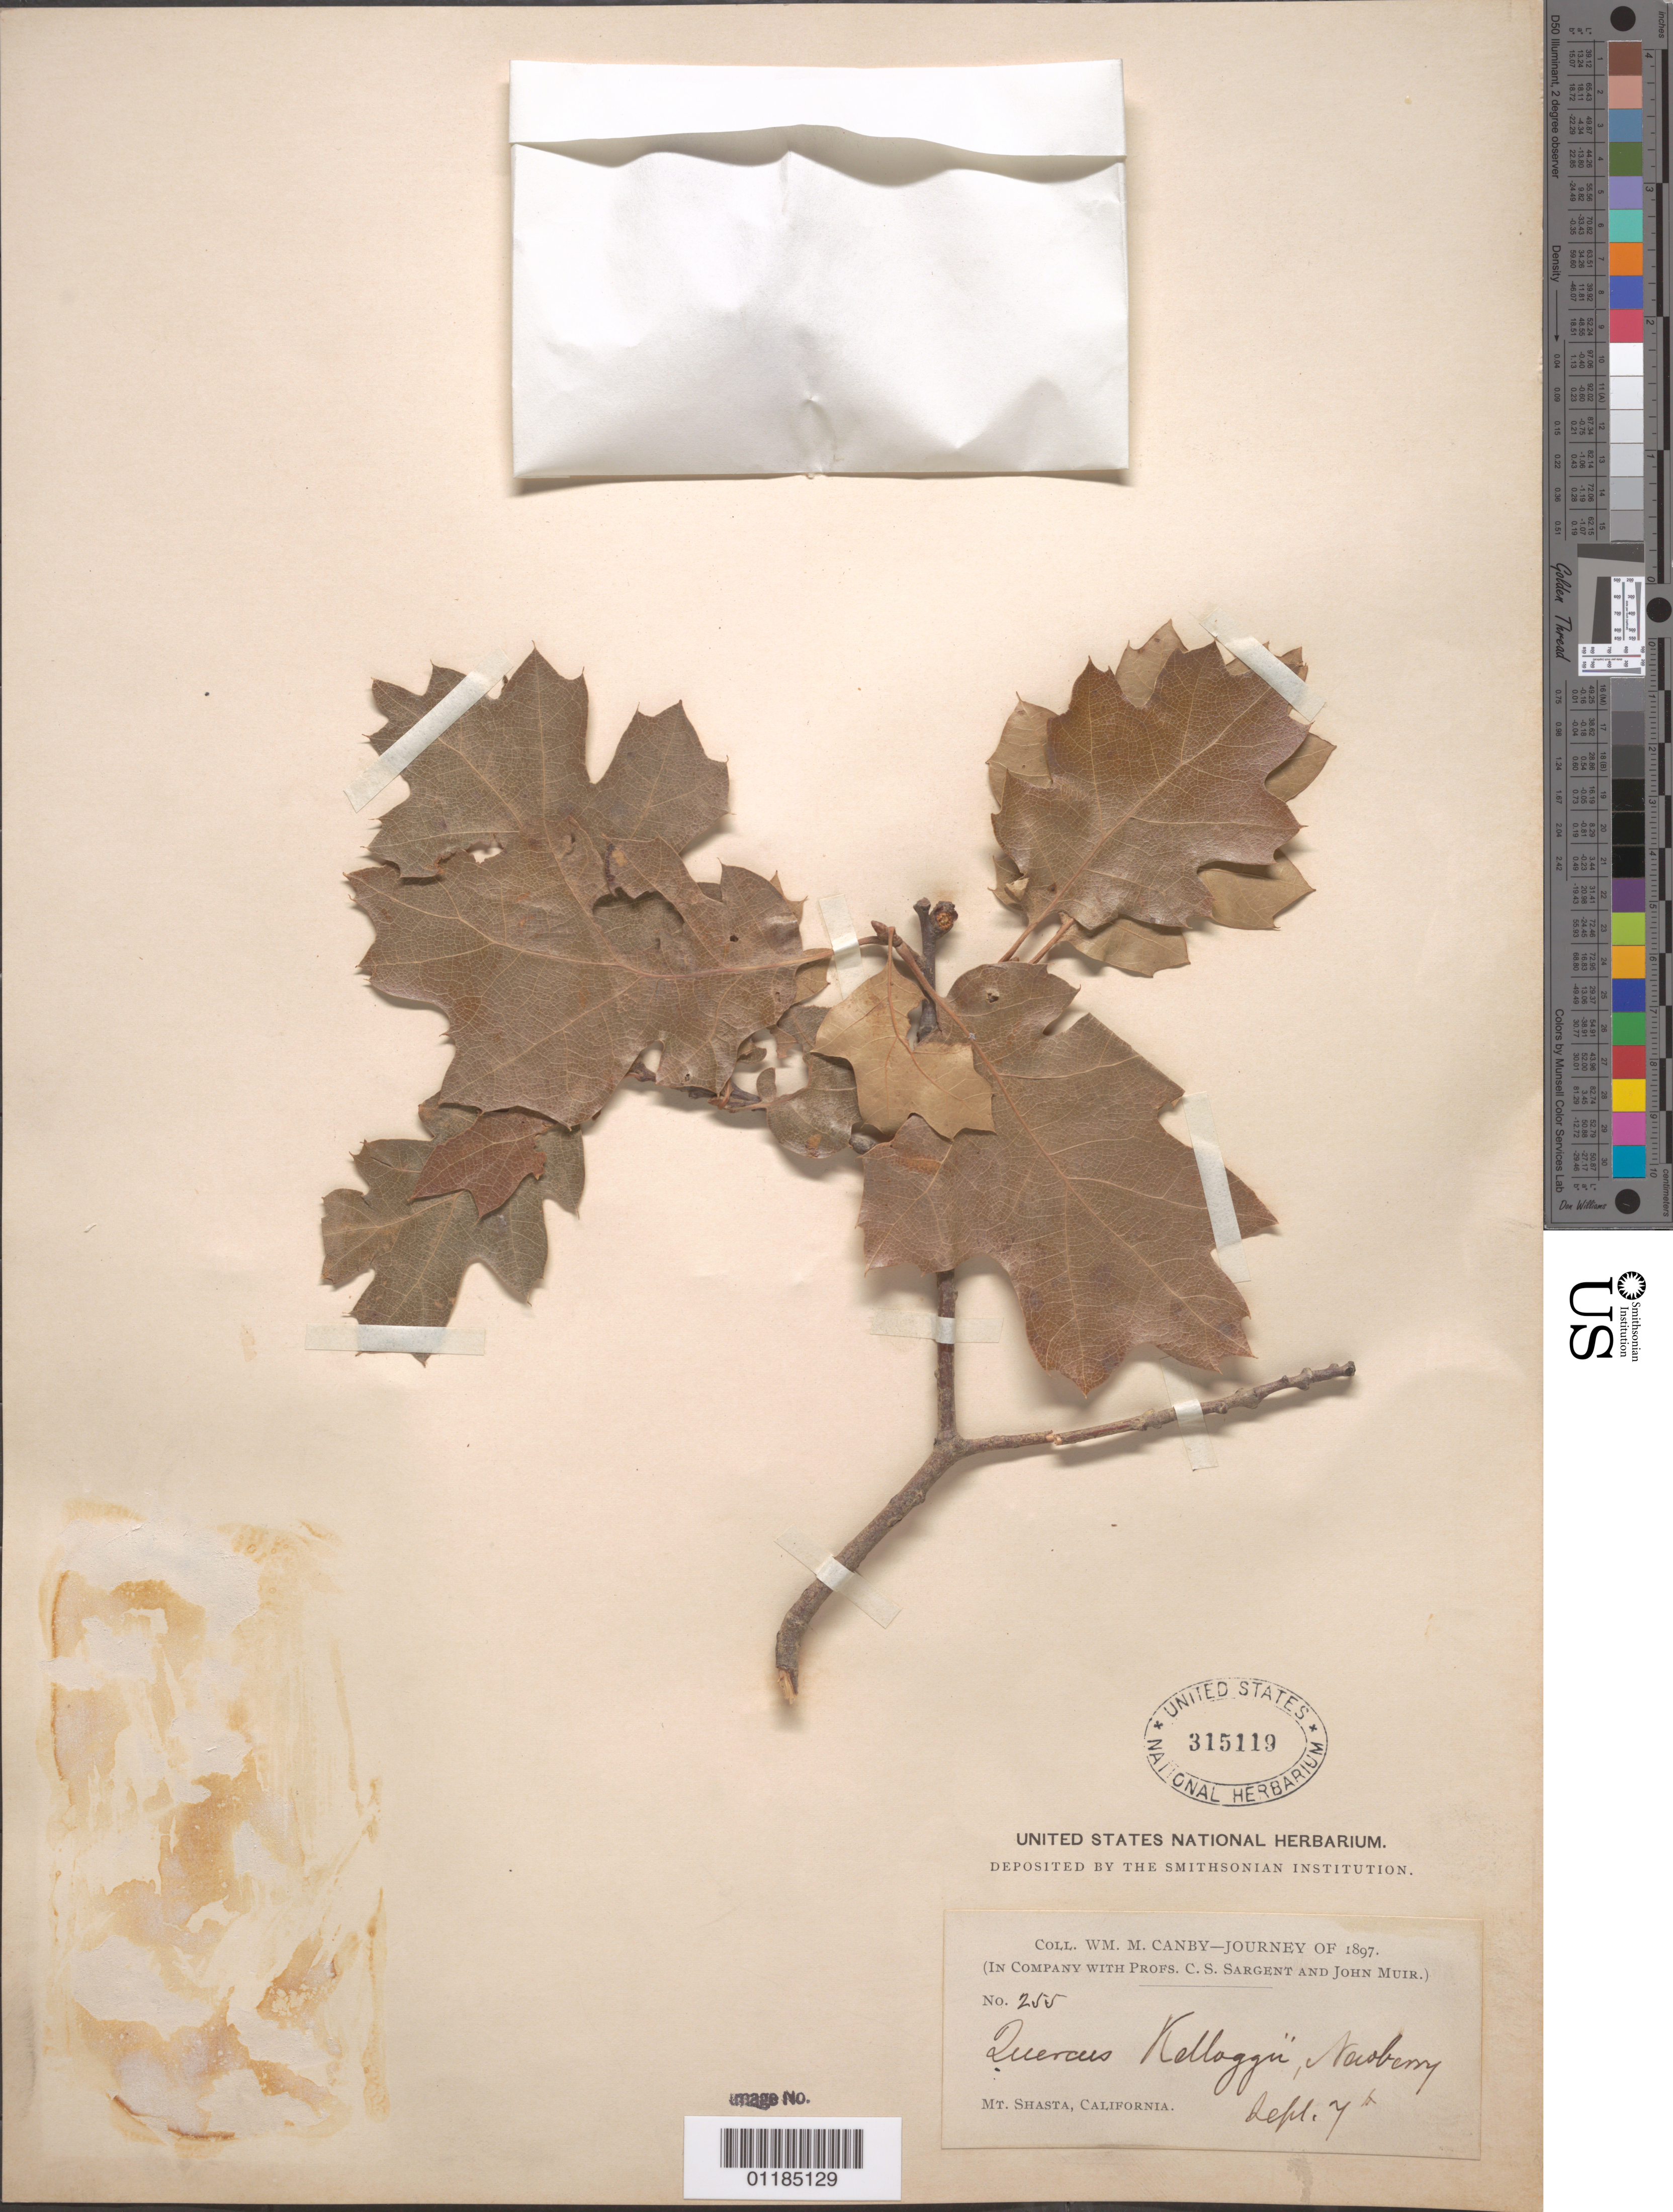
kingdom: Plantae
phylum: Tracheophyta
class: Magnoliopsida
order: Fagales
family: Fagaceae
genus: Quercus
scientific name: Quercus kelloggii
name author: Newb.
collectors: W. M. Canby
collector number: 255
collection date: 1897-09-07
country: United States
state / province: California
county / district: Siskiyou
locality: Mt. Shasta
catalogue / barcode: US 315119